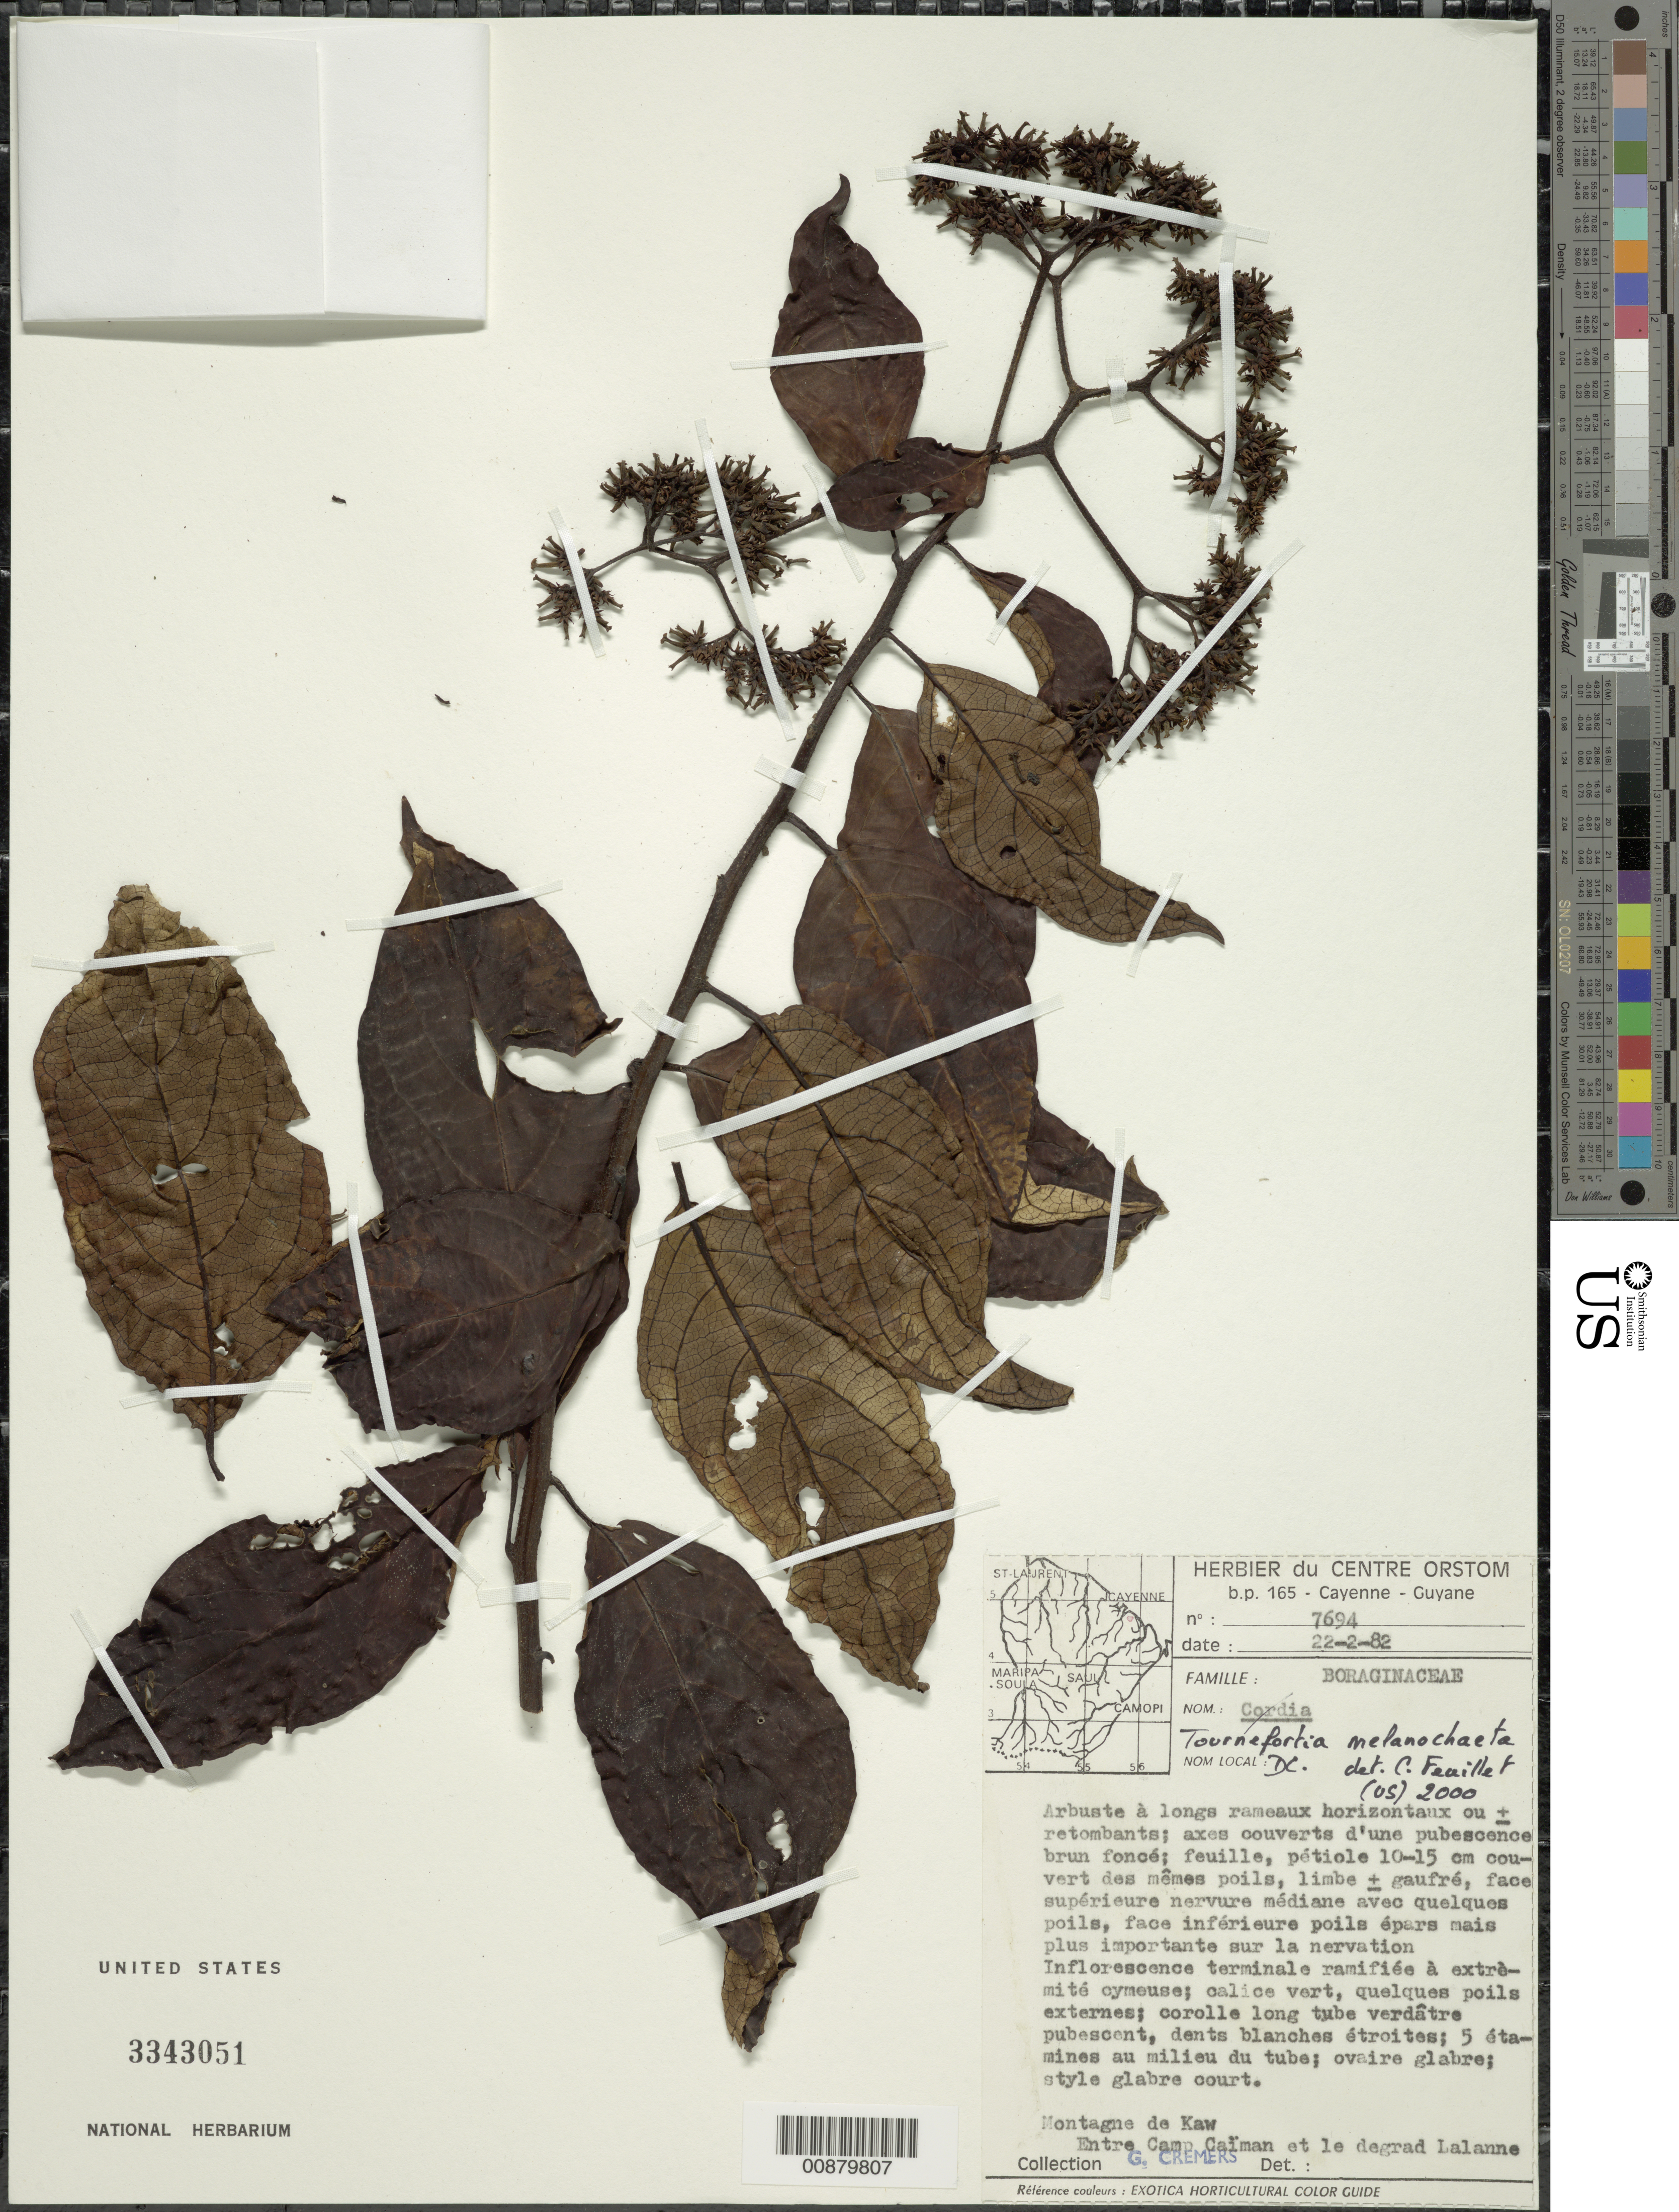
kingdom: Plantae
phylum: Tracheophyta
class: Magnoliopsida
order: Boraginales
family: Heliotropiaceae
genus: Tournefortia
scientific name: Tournefortia melanochaeta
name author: DC.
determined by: Feuillet, C.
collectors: G. Cremers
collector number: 7694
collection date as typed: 22-Feb-82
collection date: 1982-02-22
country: French Guiana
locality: Montagne de Kaw; betw. Camp Caïman & Lalanne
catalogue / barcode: US 3343051